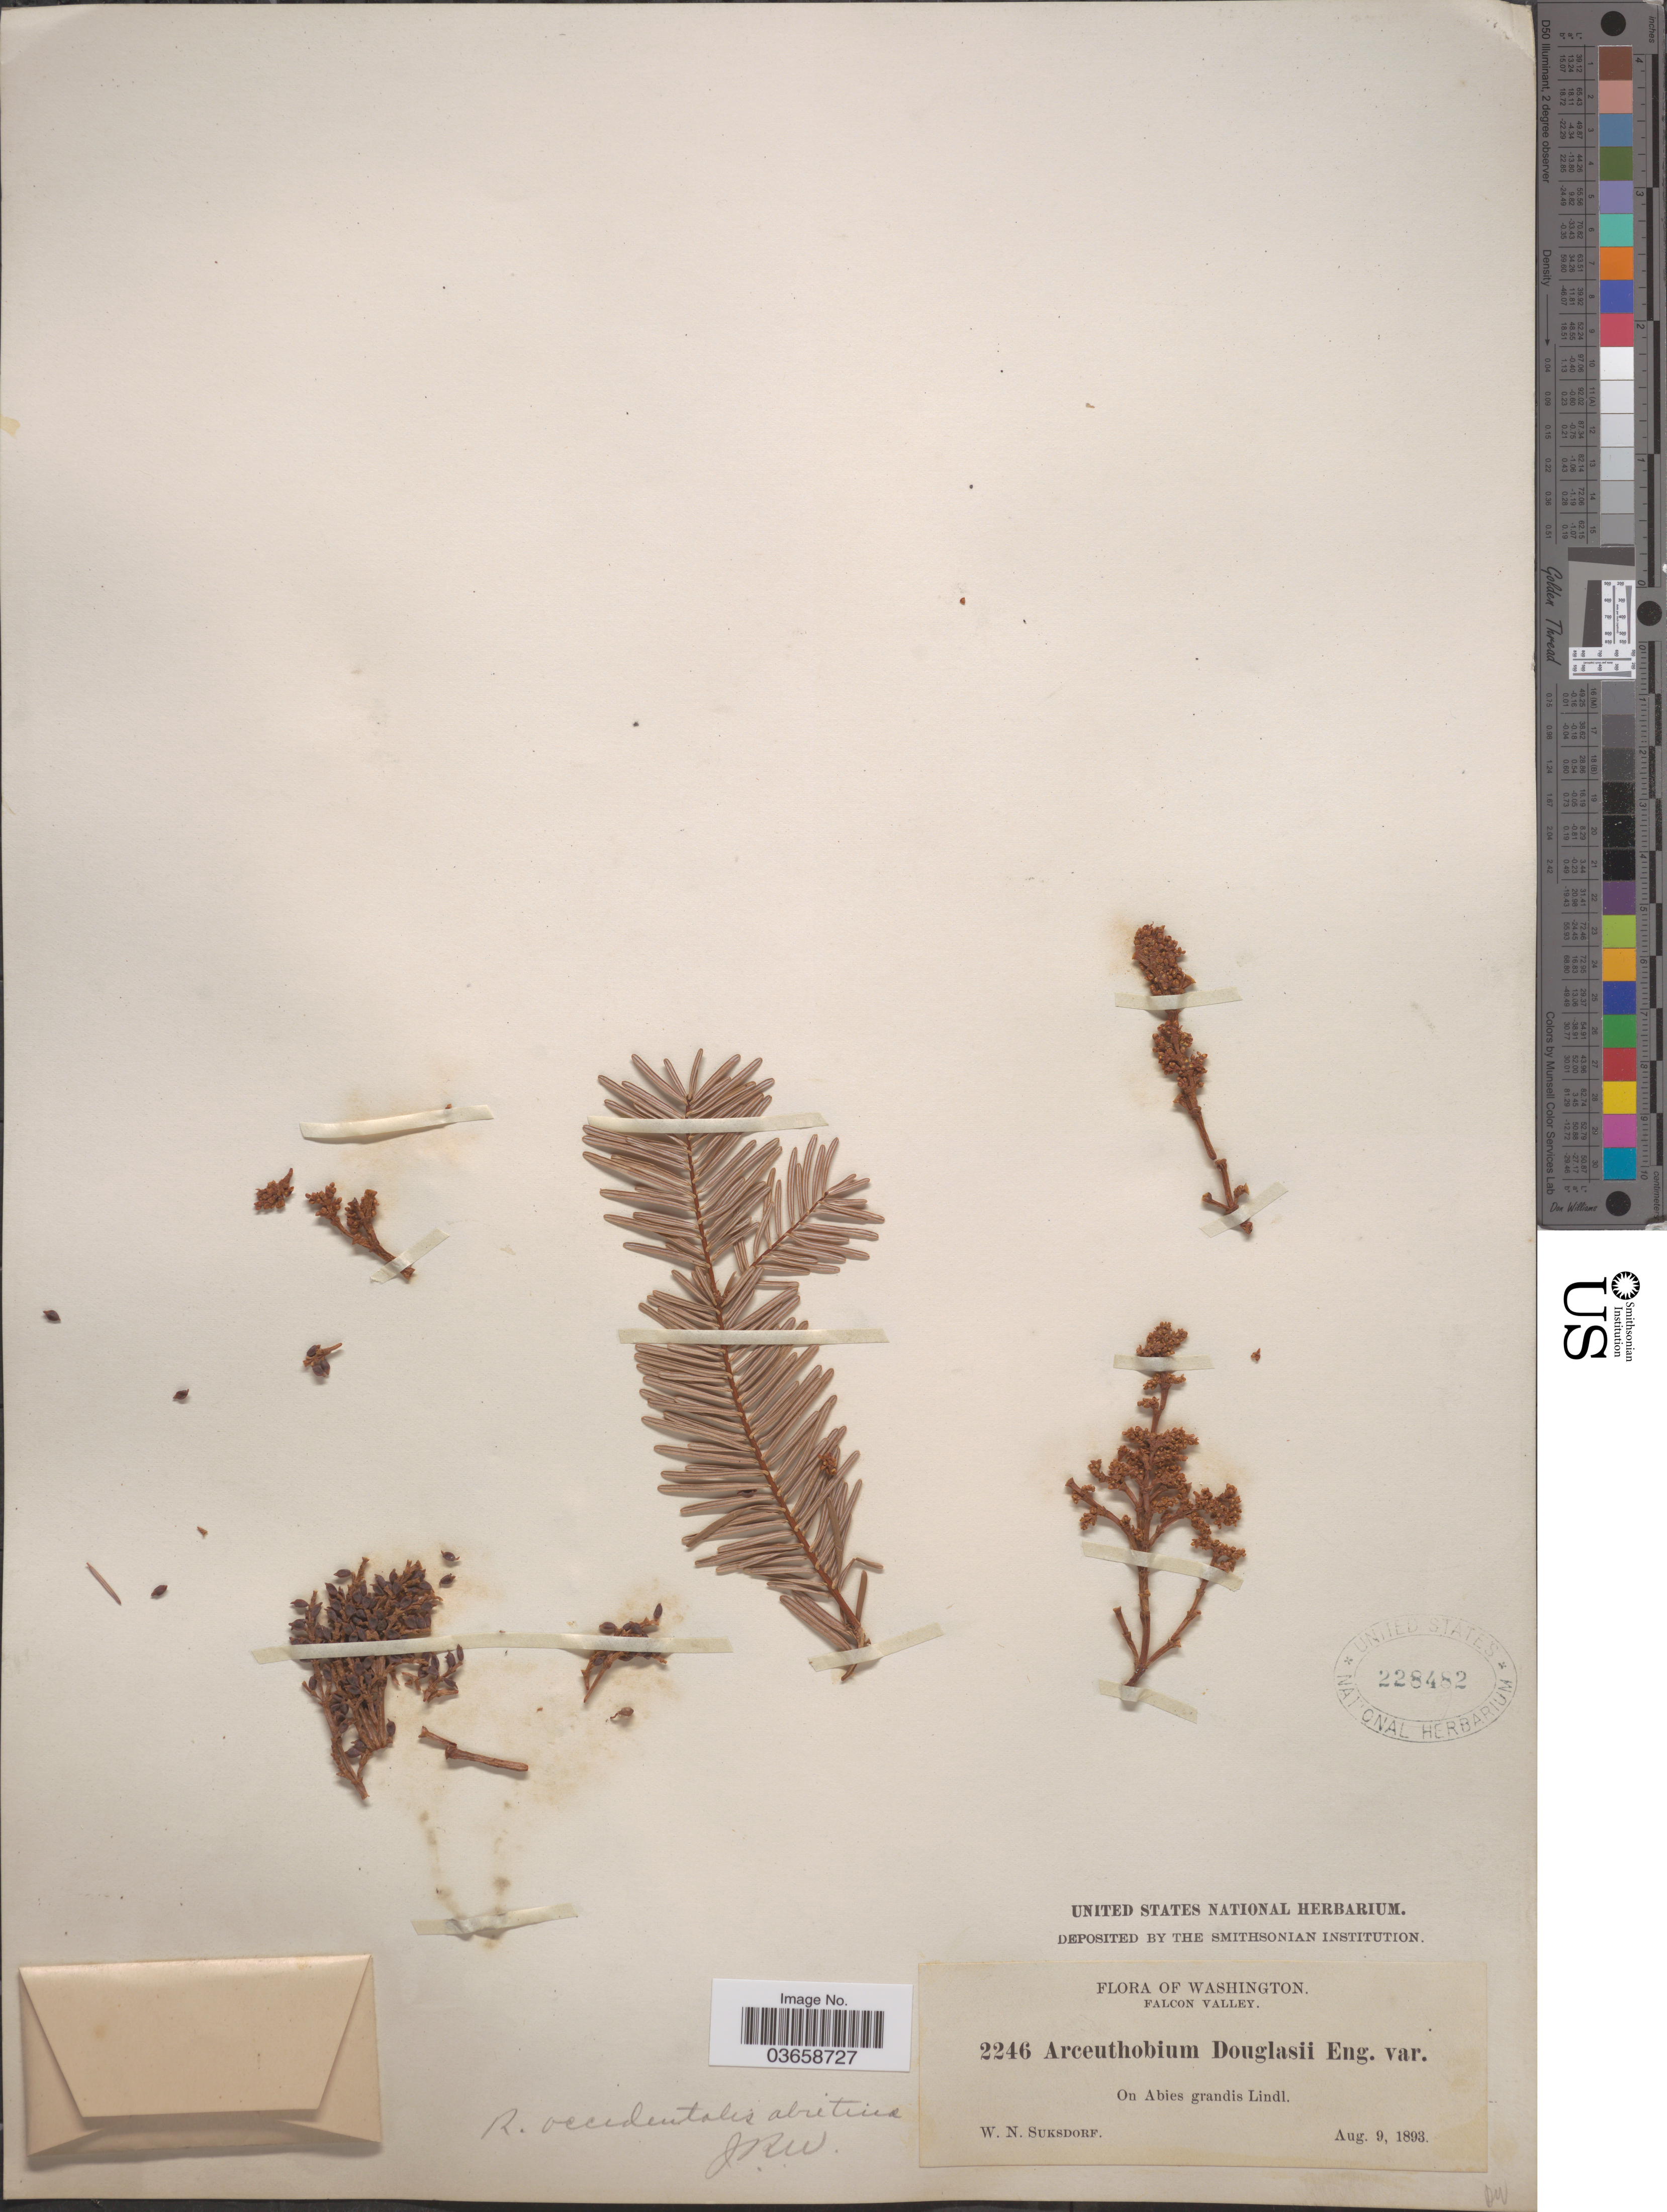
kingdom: Plantae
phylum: Tracheophyta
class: Magnoliopsida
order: Santalales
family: Viscaceae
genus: Arceuthobium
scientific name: Arceuthobium abietinum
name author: (Engelm.) Munz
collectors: W. N. Suksdorf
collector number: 2246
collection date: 1893-08-09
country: United States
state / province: Washington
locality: Falcon Valley.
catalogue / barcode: US 228482